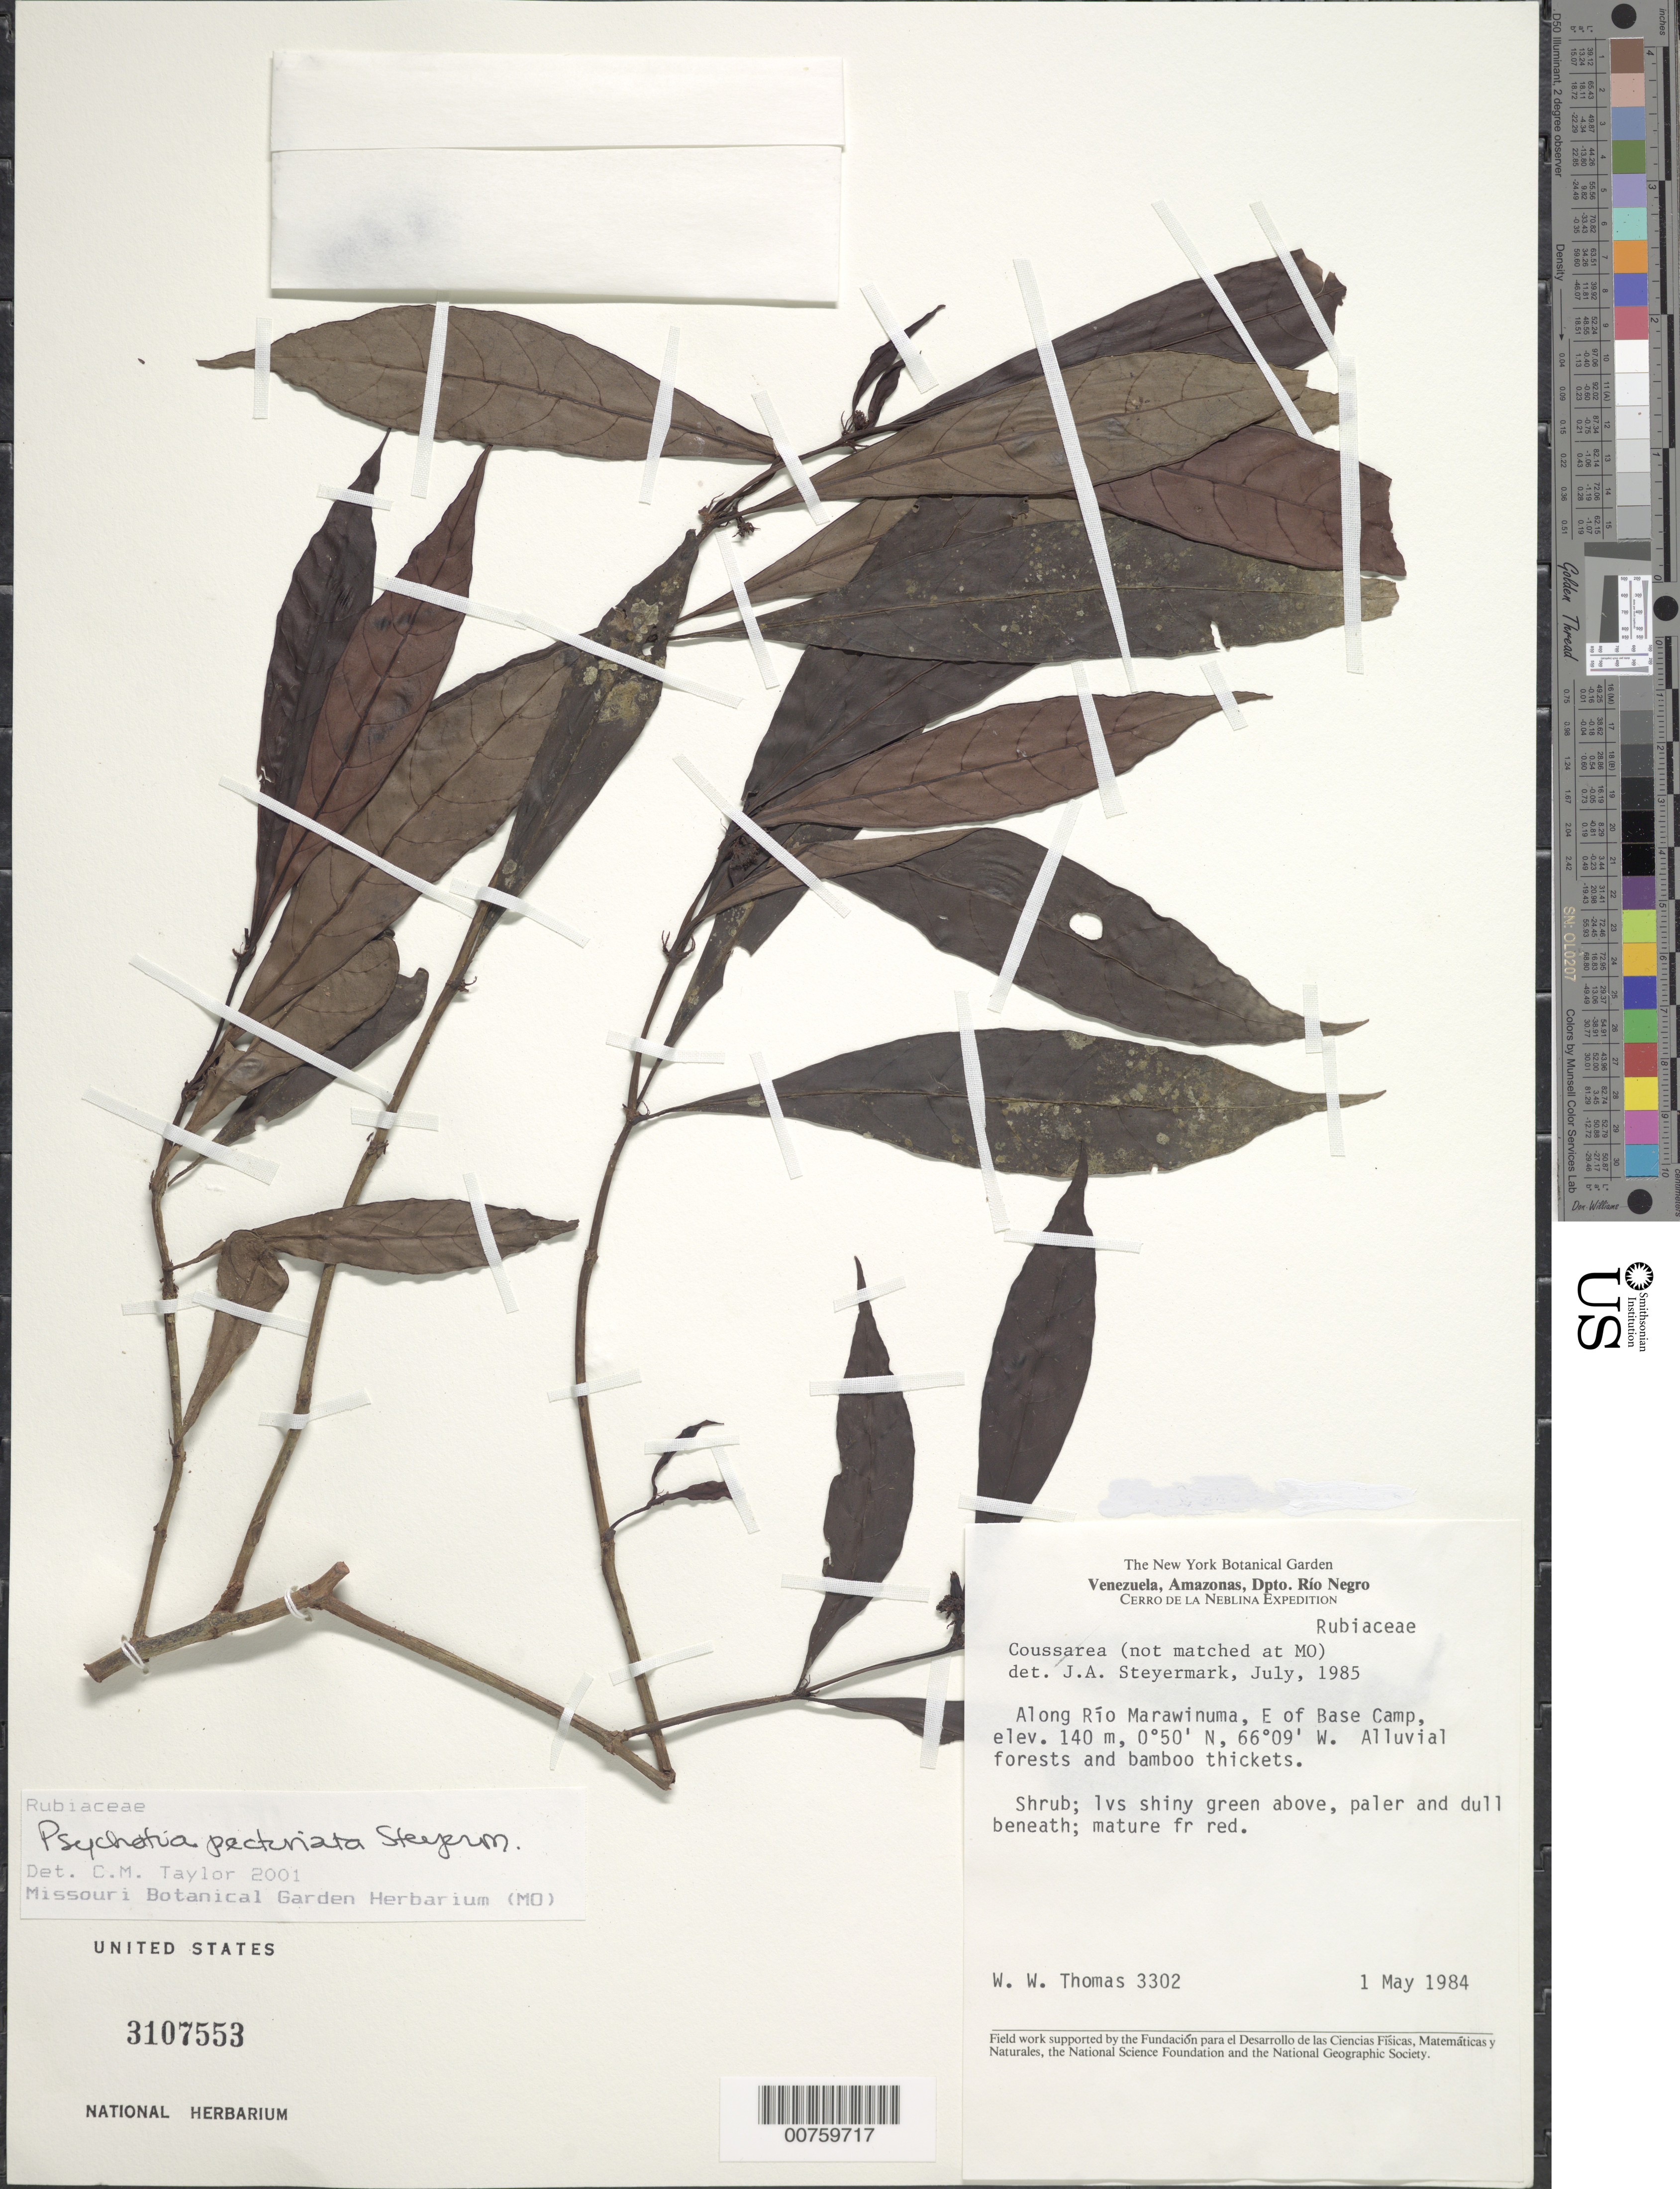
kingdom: Plantae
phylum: Tracheophyta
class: Magnoliopsida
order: Gentianales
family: Rubiaceae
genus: Psychotria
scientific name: Psychotria pectinata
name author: Steyerm.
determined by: Taylor, Charlotte M.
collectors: W. W. Thomas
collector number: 3302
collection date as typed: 1-May-84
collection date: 1984-05-01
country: Venezuela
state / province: Amazonas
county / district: Río Negro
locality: Dpto. Río Negro, Cerro de La Neblina, along Río Marawinuma, E of base camp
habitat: Alluvial forests and bamboo thickets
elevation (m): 140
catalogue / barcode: US 3107553